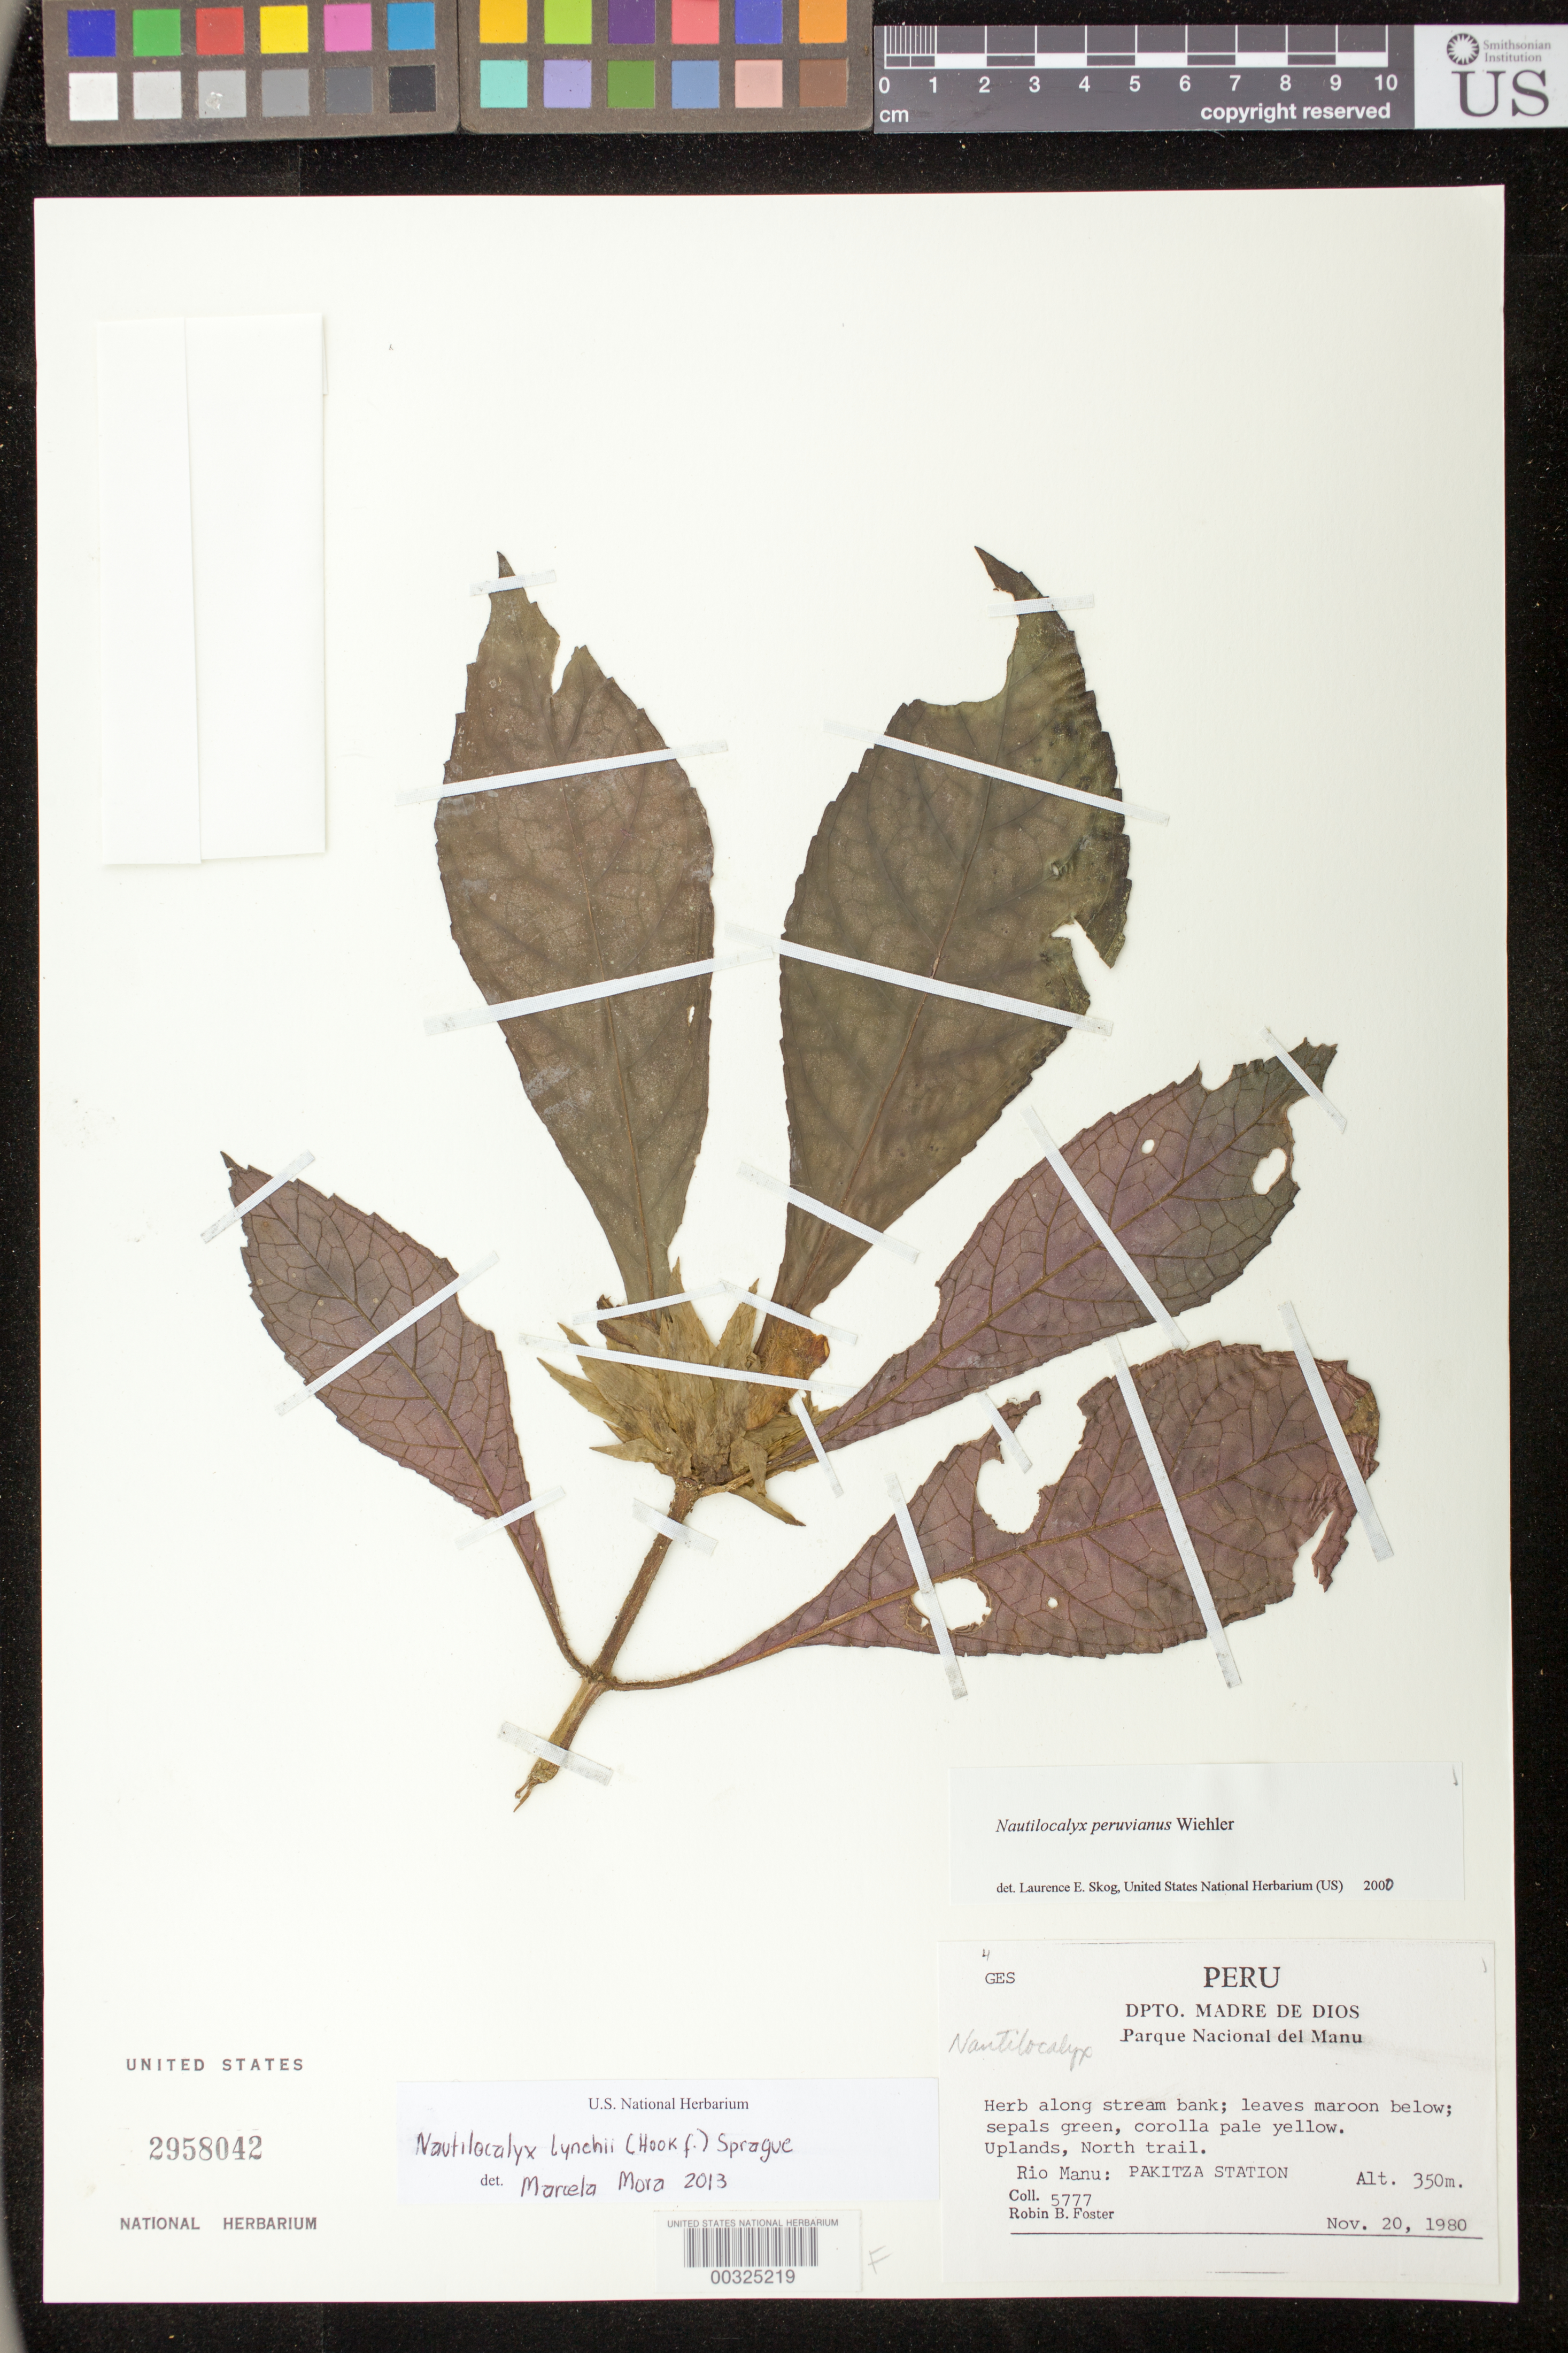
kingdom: Plantae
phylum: Tracheophyta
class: Magnoliopsida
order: Lamiales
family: Gesneriaceae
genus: Nautilocalyx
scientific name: Nautilocalyx lynchii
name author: (Hook. f.) Sprague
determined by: Mora, M. Marcela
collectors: R. B. Foster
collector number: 5777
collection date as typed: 20 Nov 1980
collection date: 1980-11-20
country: Peru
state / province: Madre de Dios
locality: Parque Nacional del Manu, Rio Manu, Pakitza Station; Uplands, North trail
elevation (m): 350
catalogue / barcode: US 2958042